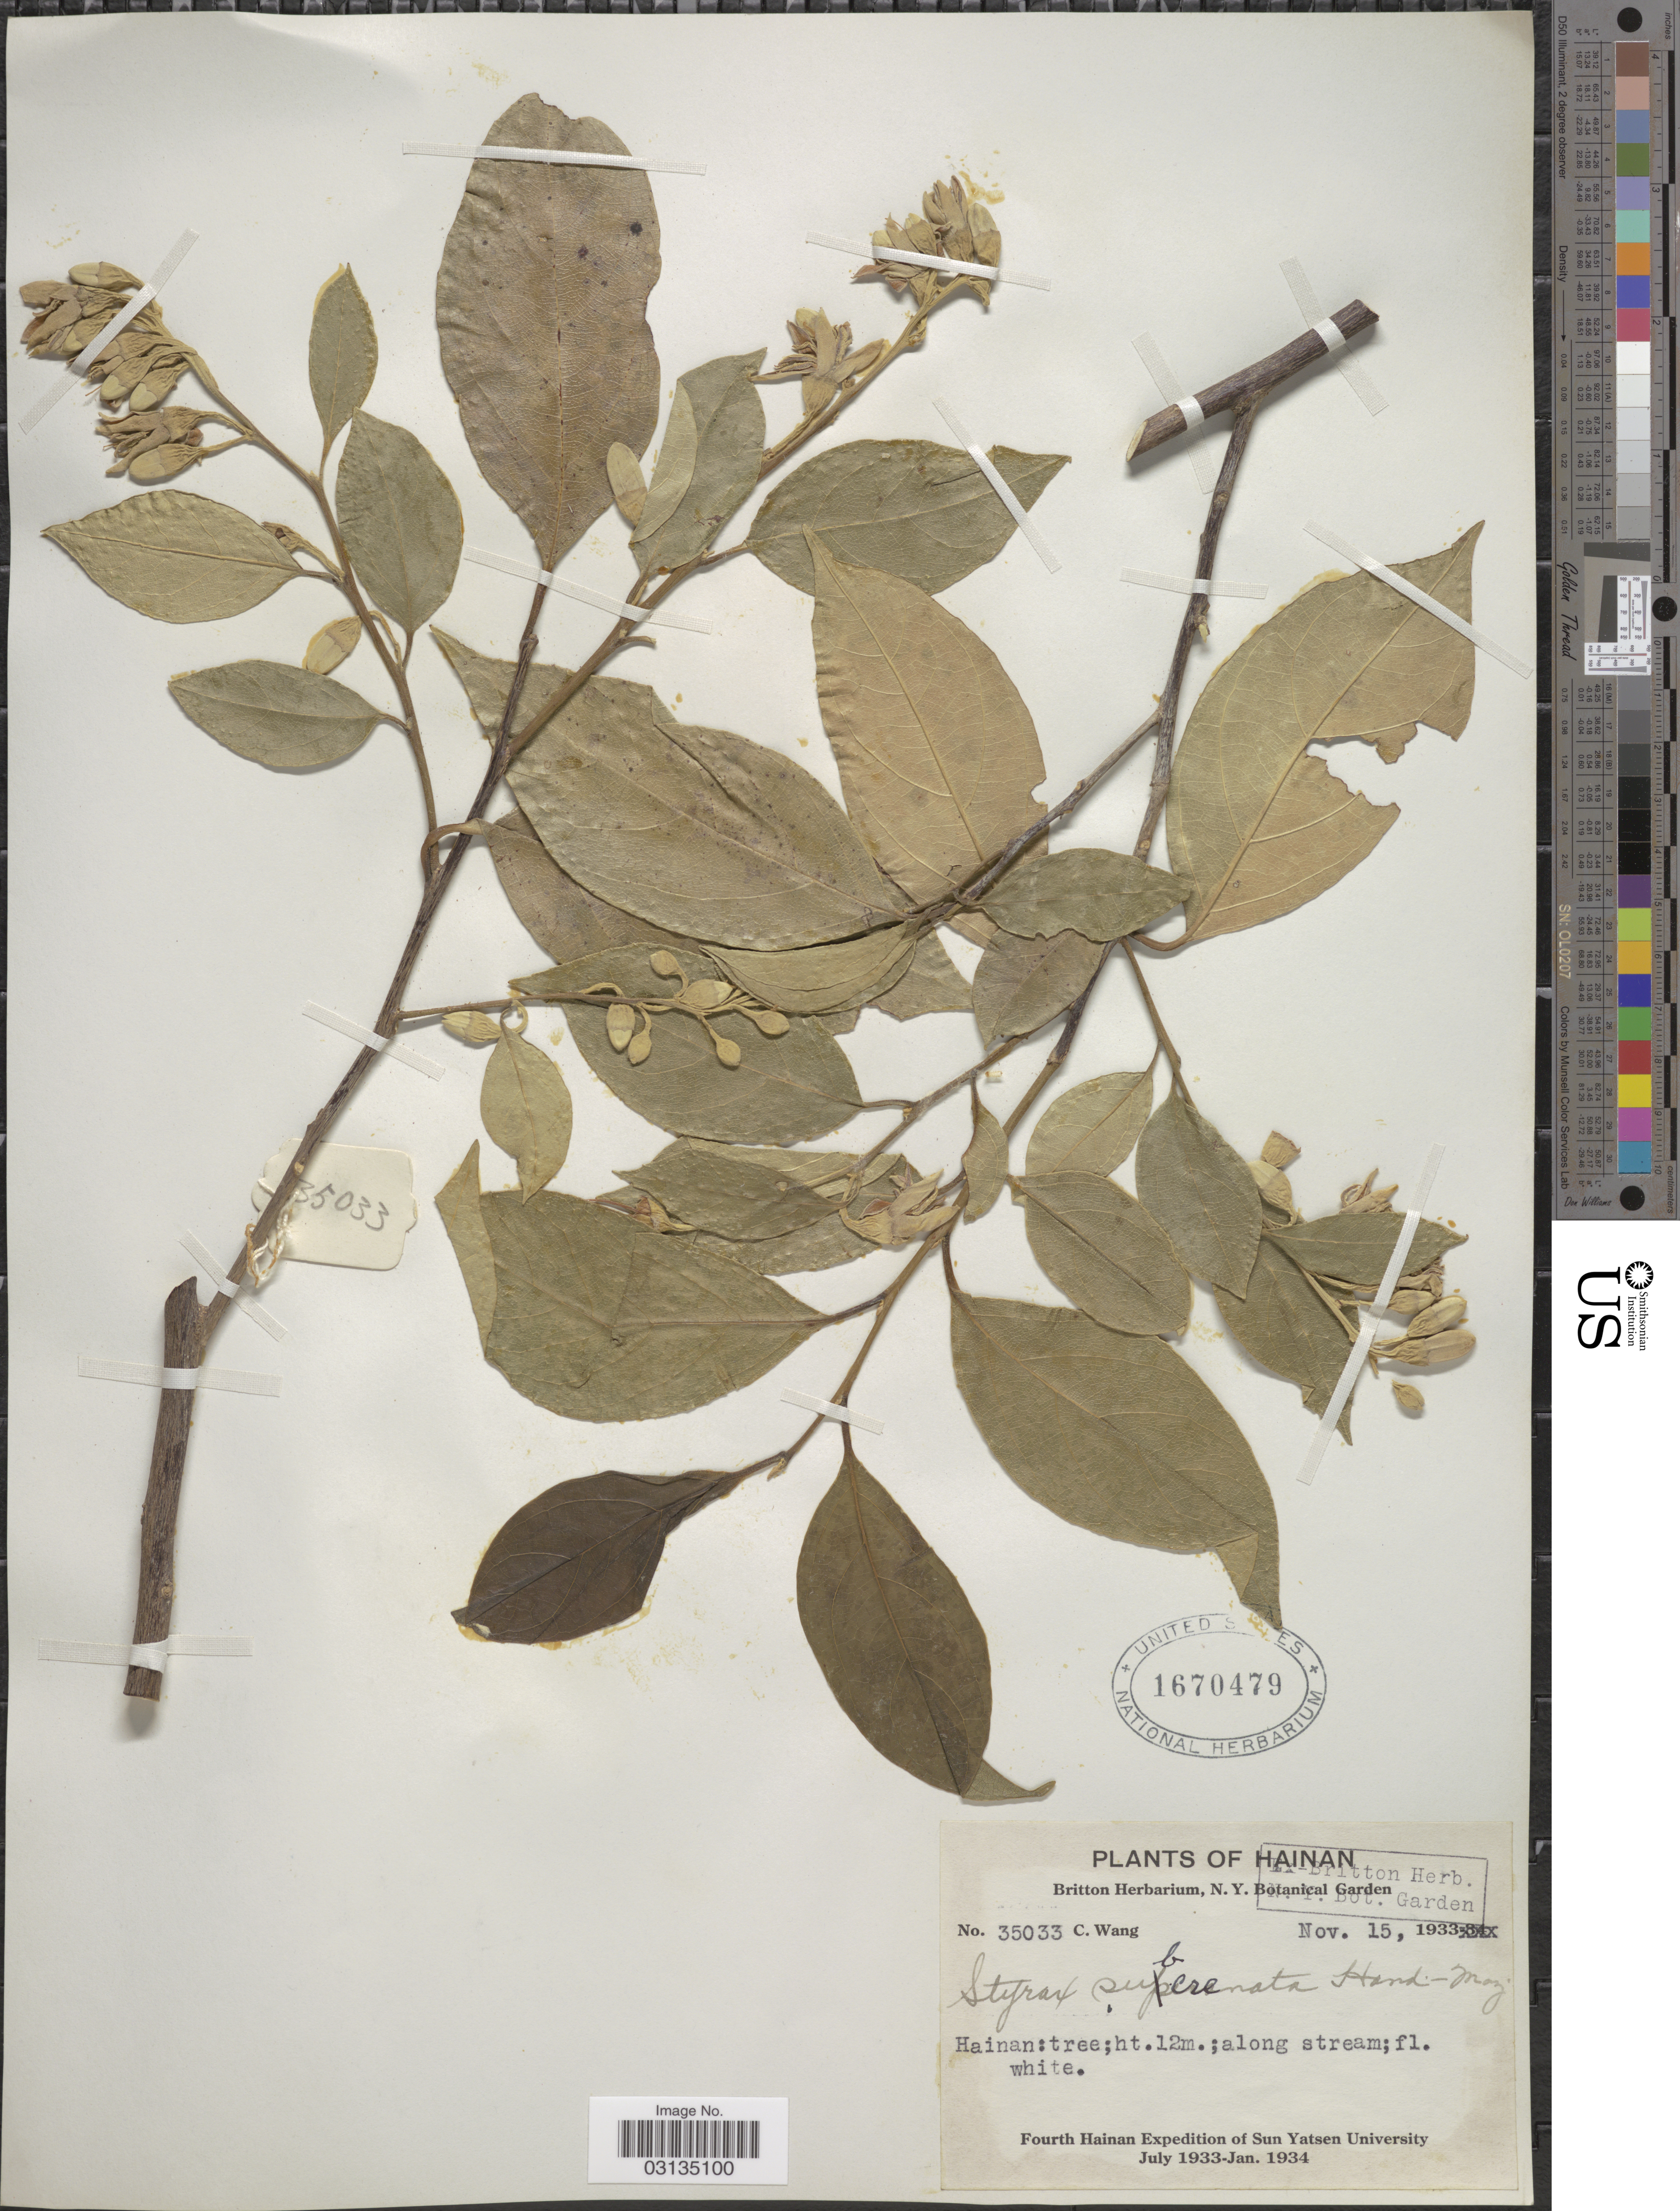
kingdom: Plantae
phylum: Tracheophyta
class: Magnoliopsida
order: Ericales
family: Styracaceae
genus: Styrax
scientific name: Styrax subcrenatus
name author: Hand.-Mazz.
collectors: C. Wang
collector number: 35033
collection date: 1933-11-15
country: China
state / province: Hainan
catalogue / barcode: US 1670479